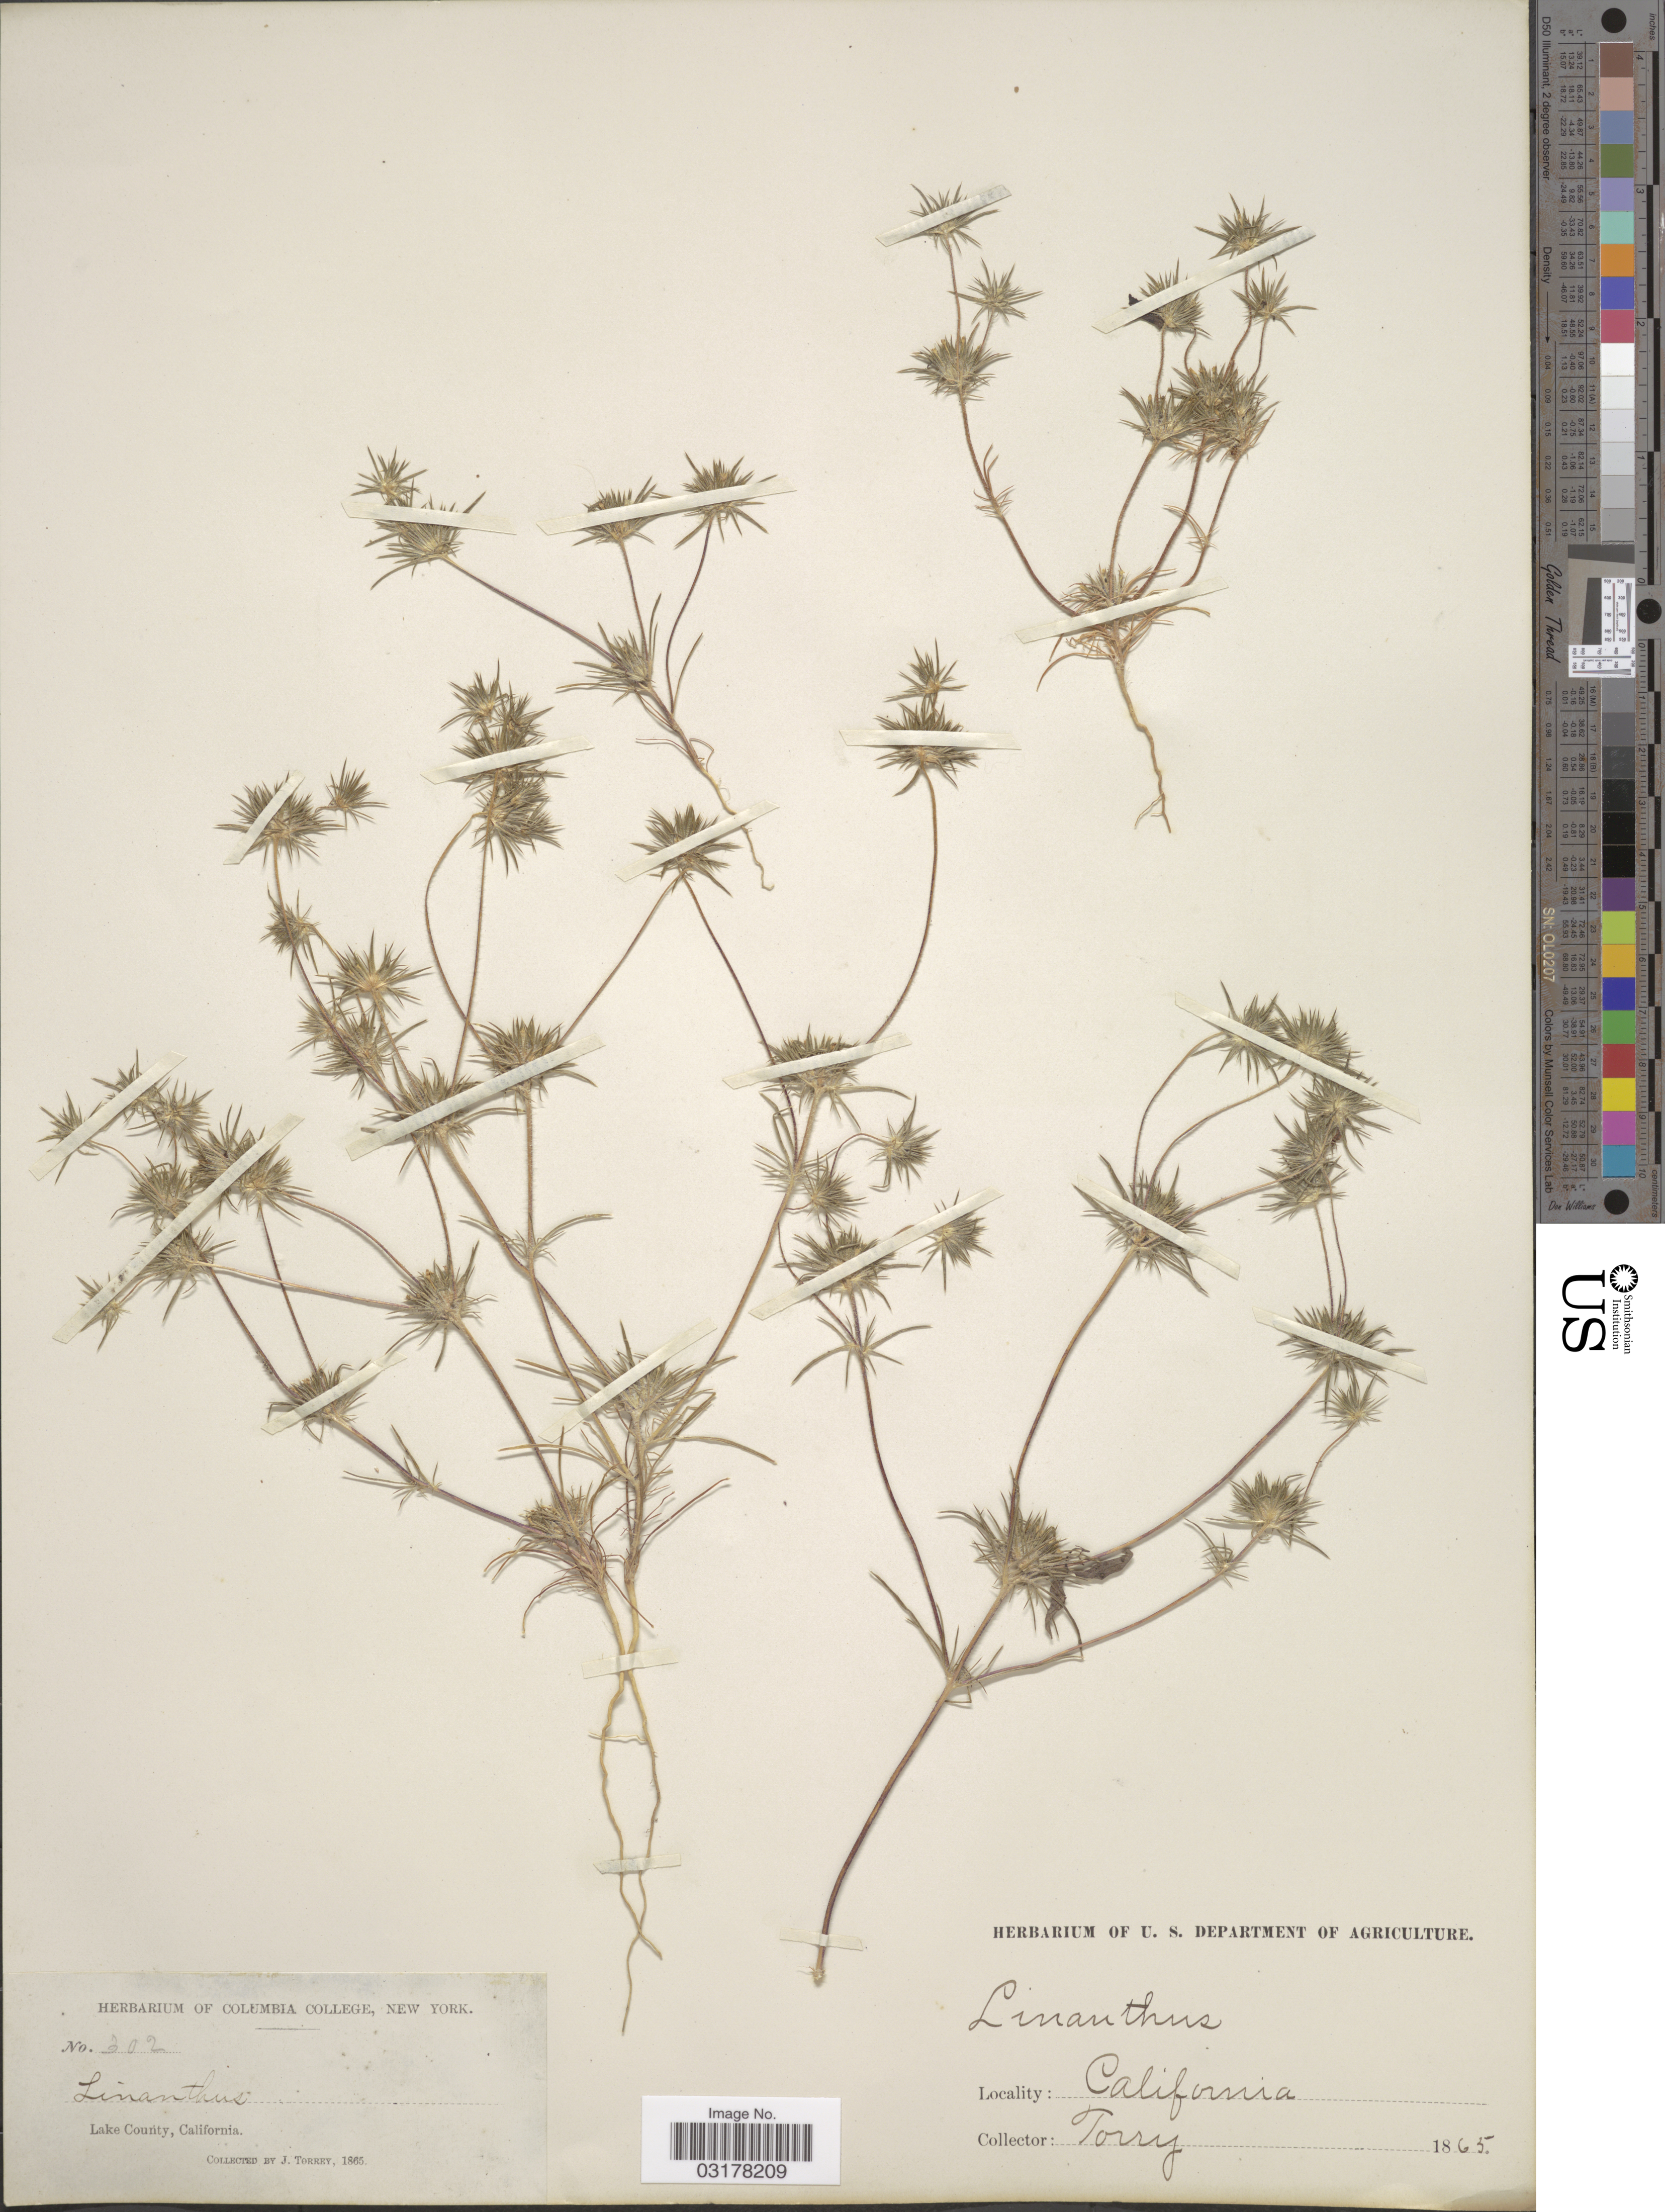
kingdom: Plantae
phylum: Tracheophyta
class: Magnoliopsida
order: Ericales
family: Polemoniaceae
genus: Navarretia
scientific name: Navarretia prolifera subsp. lutea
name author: (Brand) H. Mason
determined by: Strong, Mark T., (BOT), Smithsonian Institution - National Museum of Natural History (UNITED STATES)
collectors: J. Torrey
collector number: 302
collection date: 1865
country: United States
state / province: California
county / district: Lake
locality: Lake County.